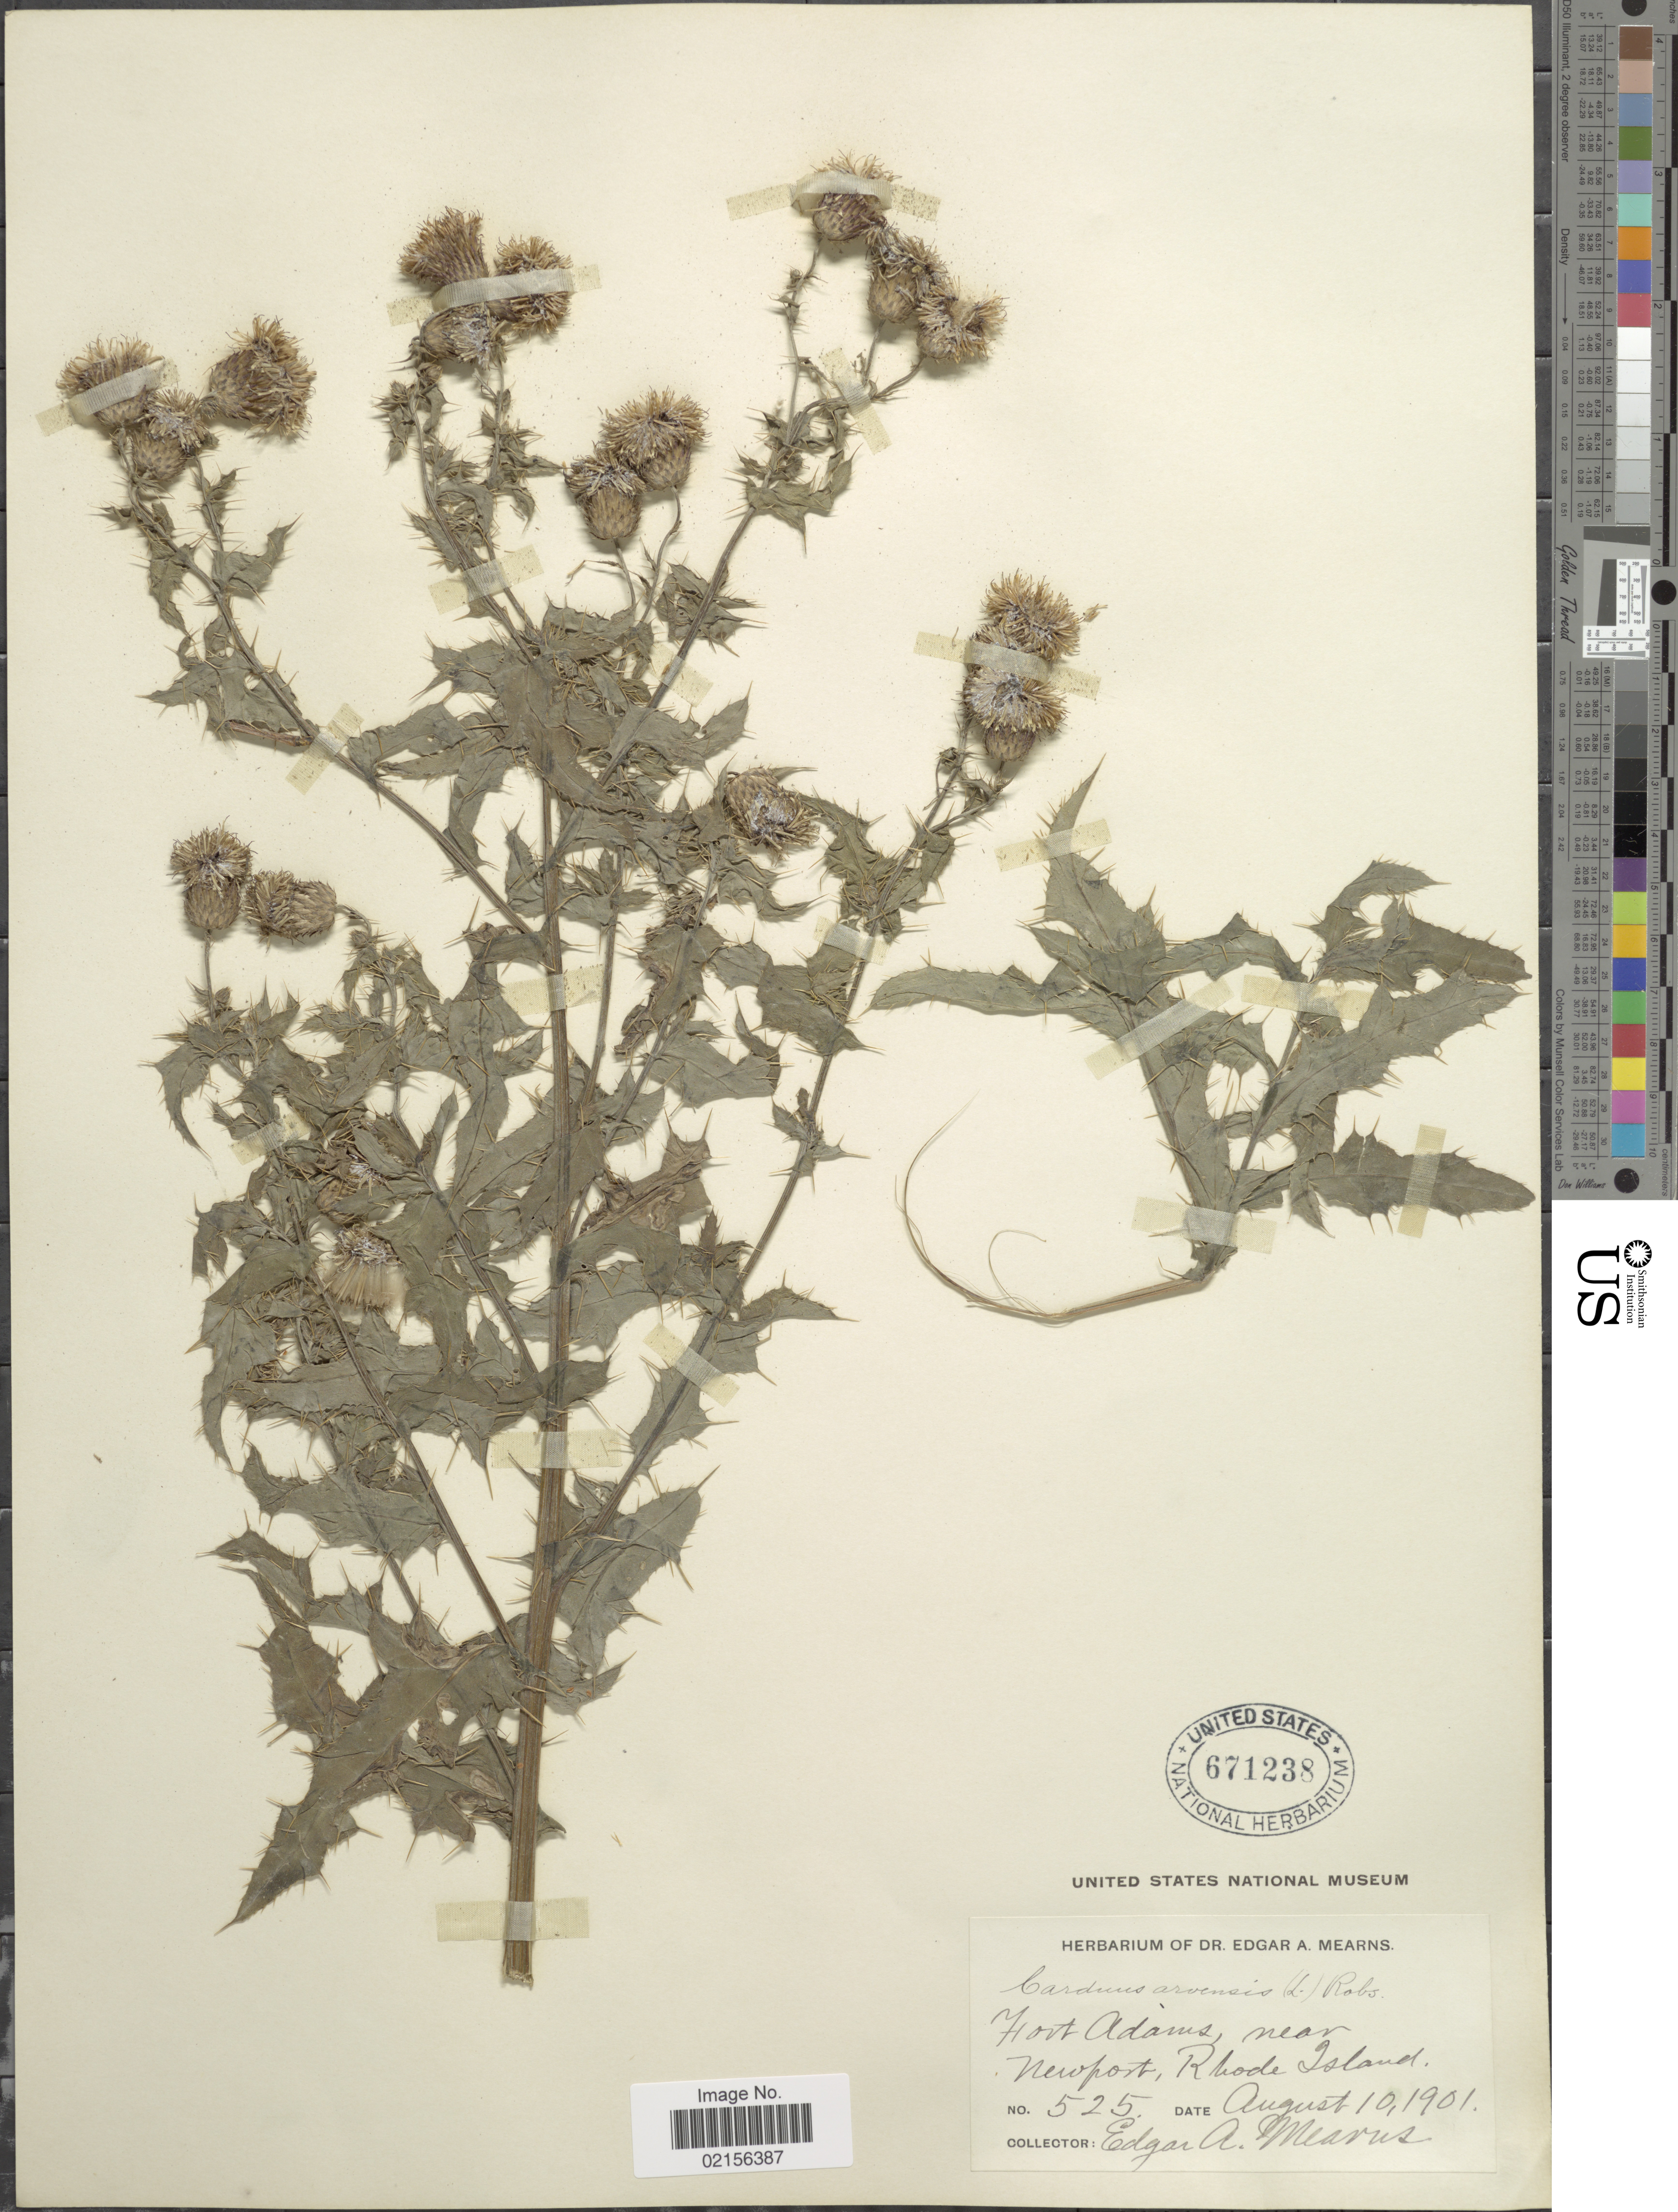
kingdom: Plantae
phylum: Tracheophyta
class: Magnoliopsida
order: Asterales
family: Asteraceae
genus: Cirsium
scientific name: Cirsium arvense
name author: (L.) Scop.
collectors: E. A. Mearns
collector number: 525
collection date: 1901-08-10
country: United States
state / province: Rhode Island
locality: Hort Adams, near Newport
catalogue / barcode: US 671238